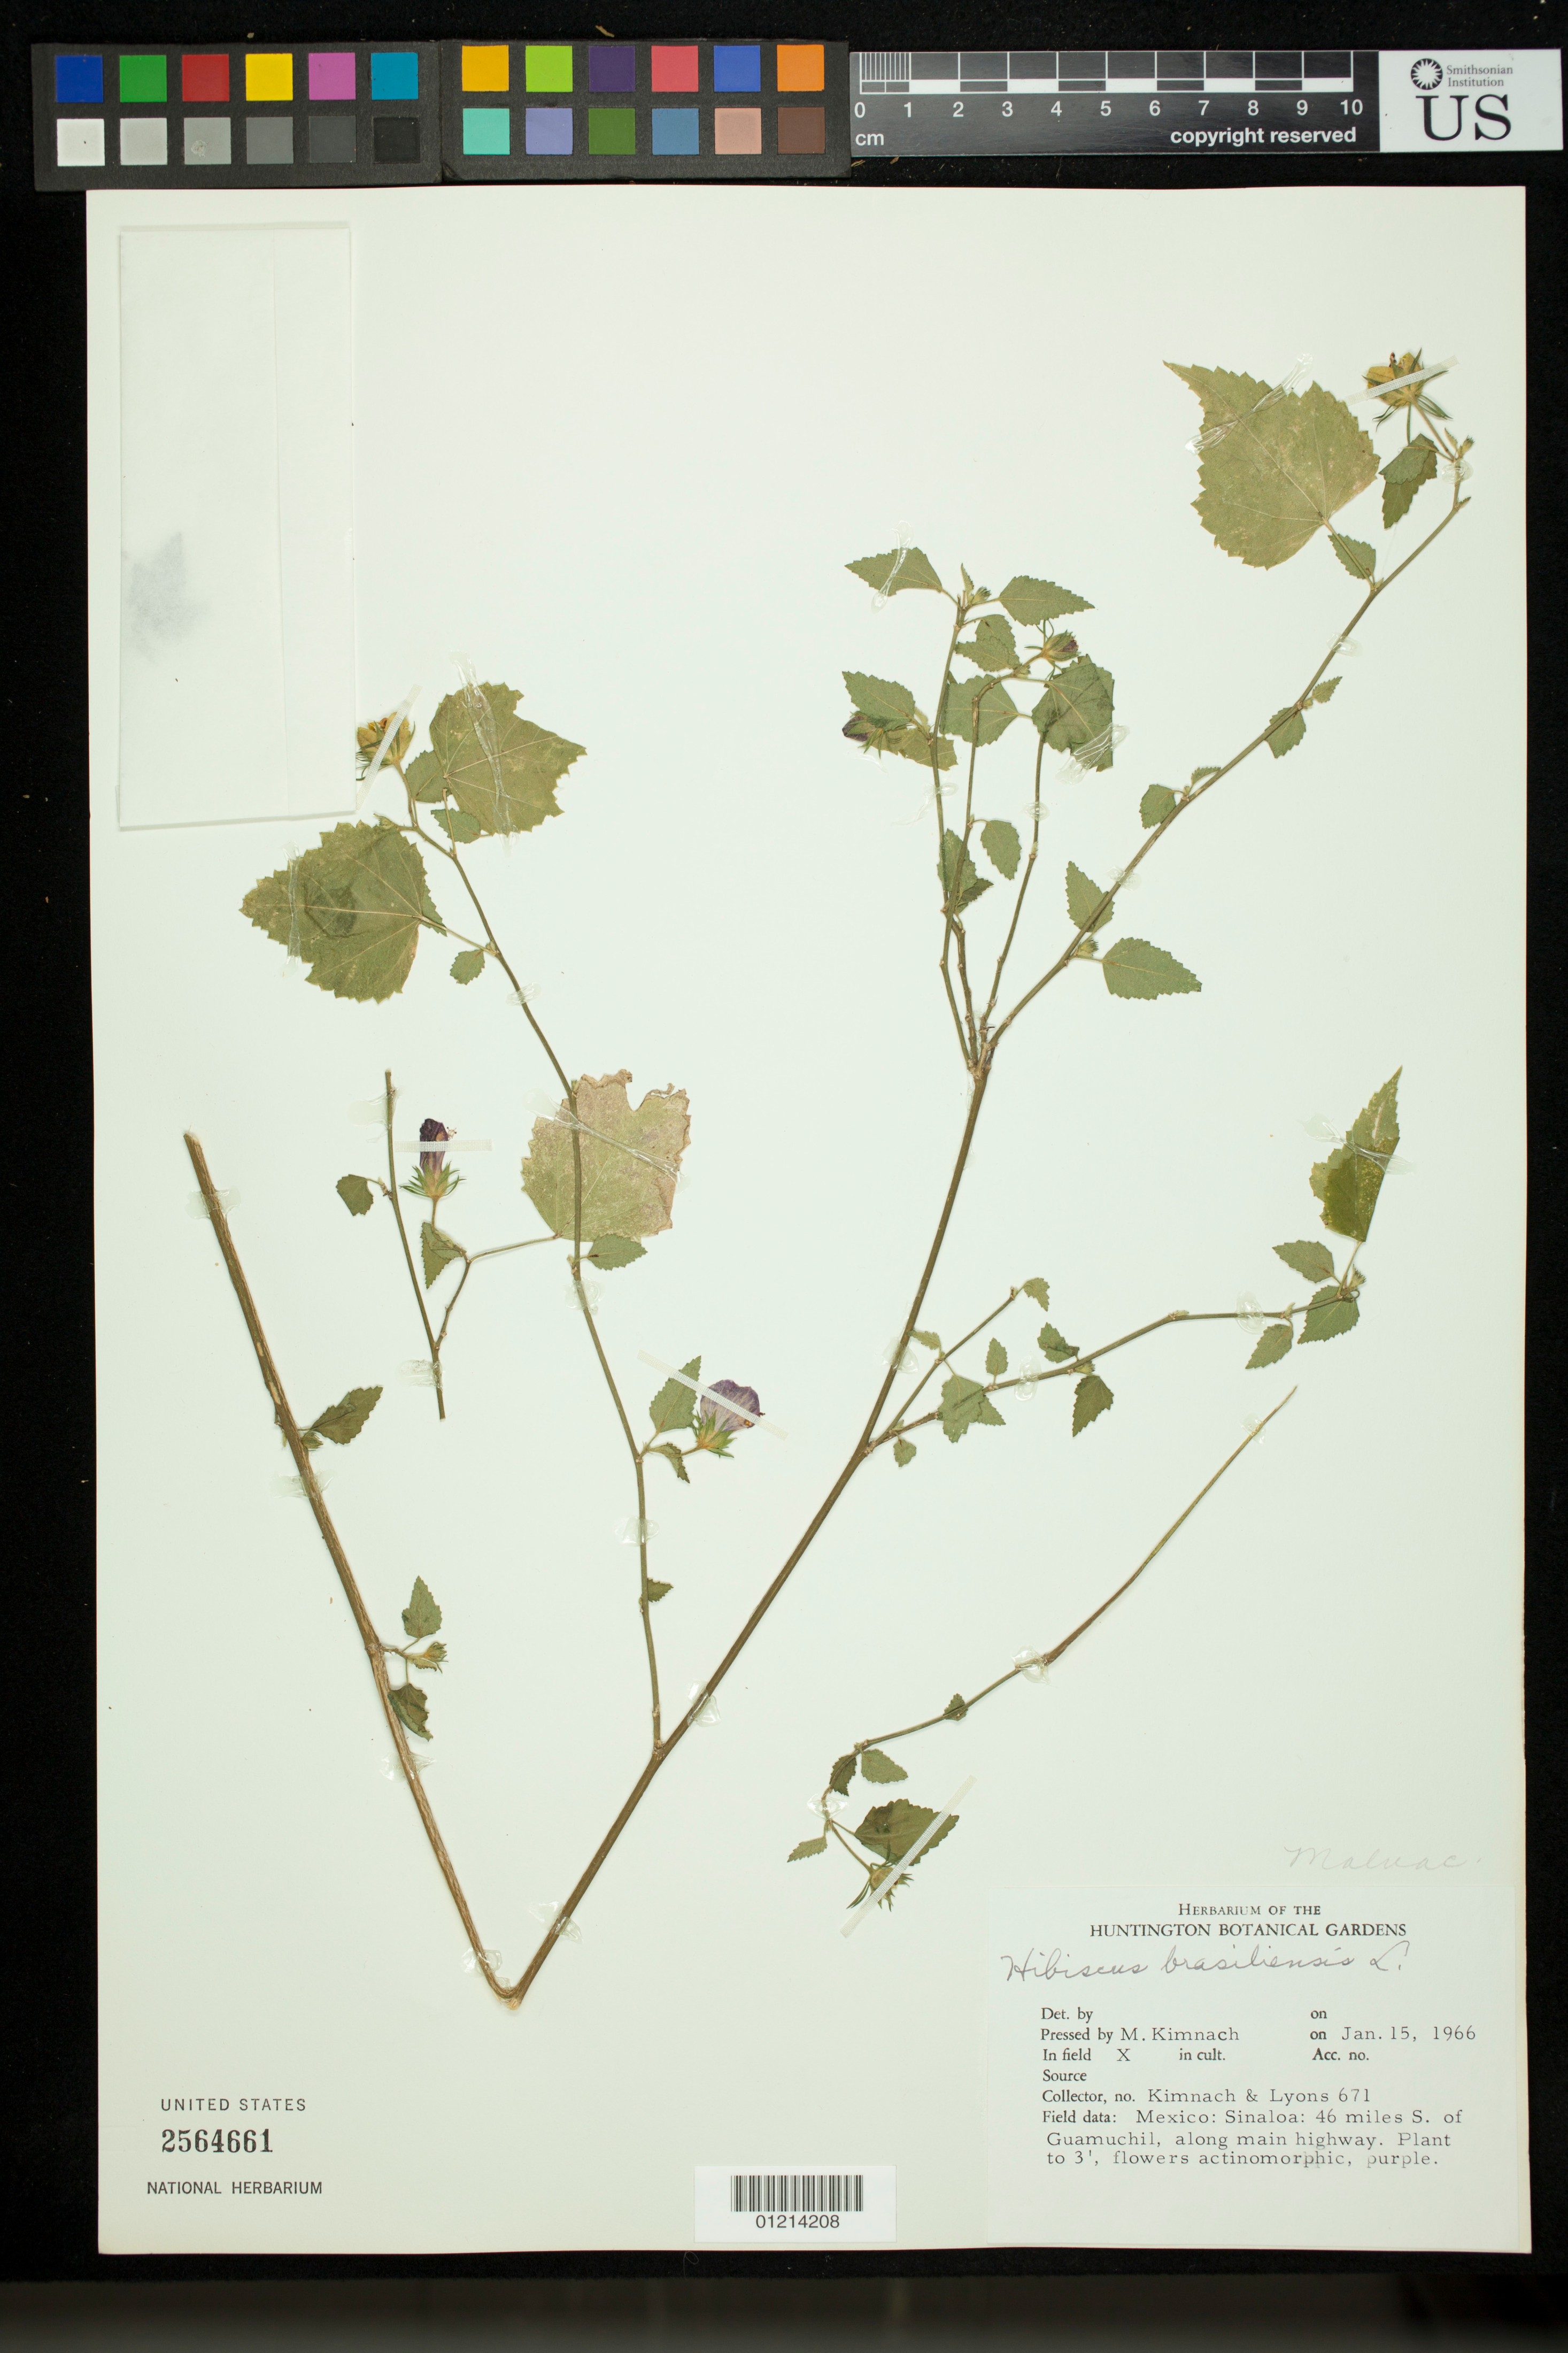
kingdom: Plantae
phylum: Tracheophyta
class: Magnoliopsida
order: Malvales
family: Malvaceae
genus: Hibiscus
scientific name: Hibiscus phoeniceus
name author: Jacq.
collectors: M. W. Kimnach & Lyons, --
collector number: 671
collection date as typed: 15 Jan 1966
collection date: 1966-01-15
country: Mexico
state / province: Sinaloa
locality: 46 miles S. of Guamuchil, along main highway.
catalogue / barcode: US 2564661